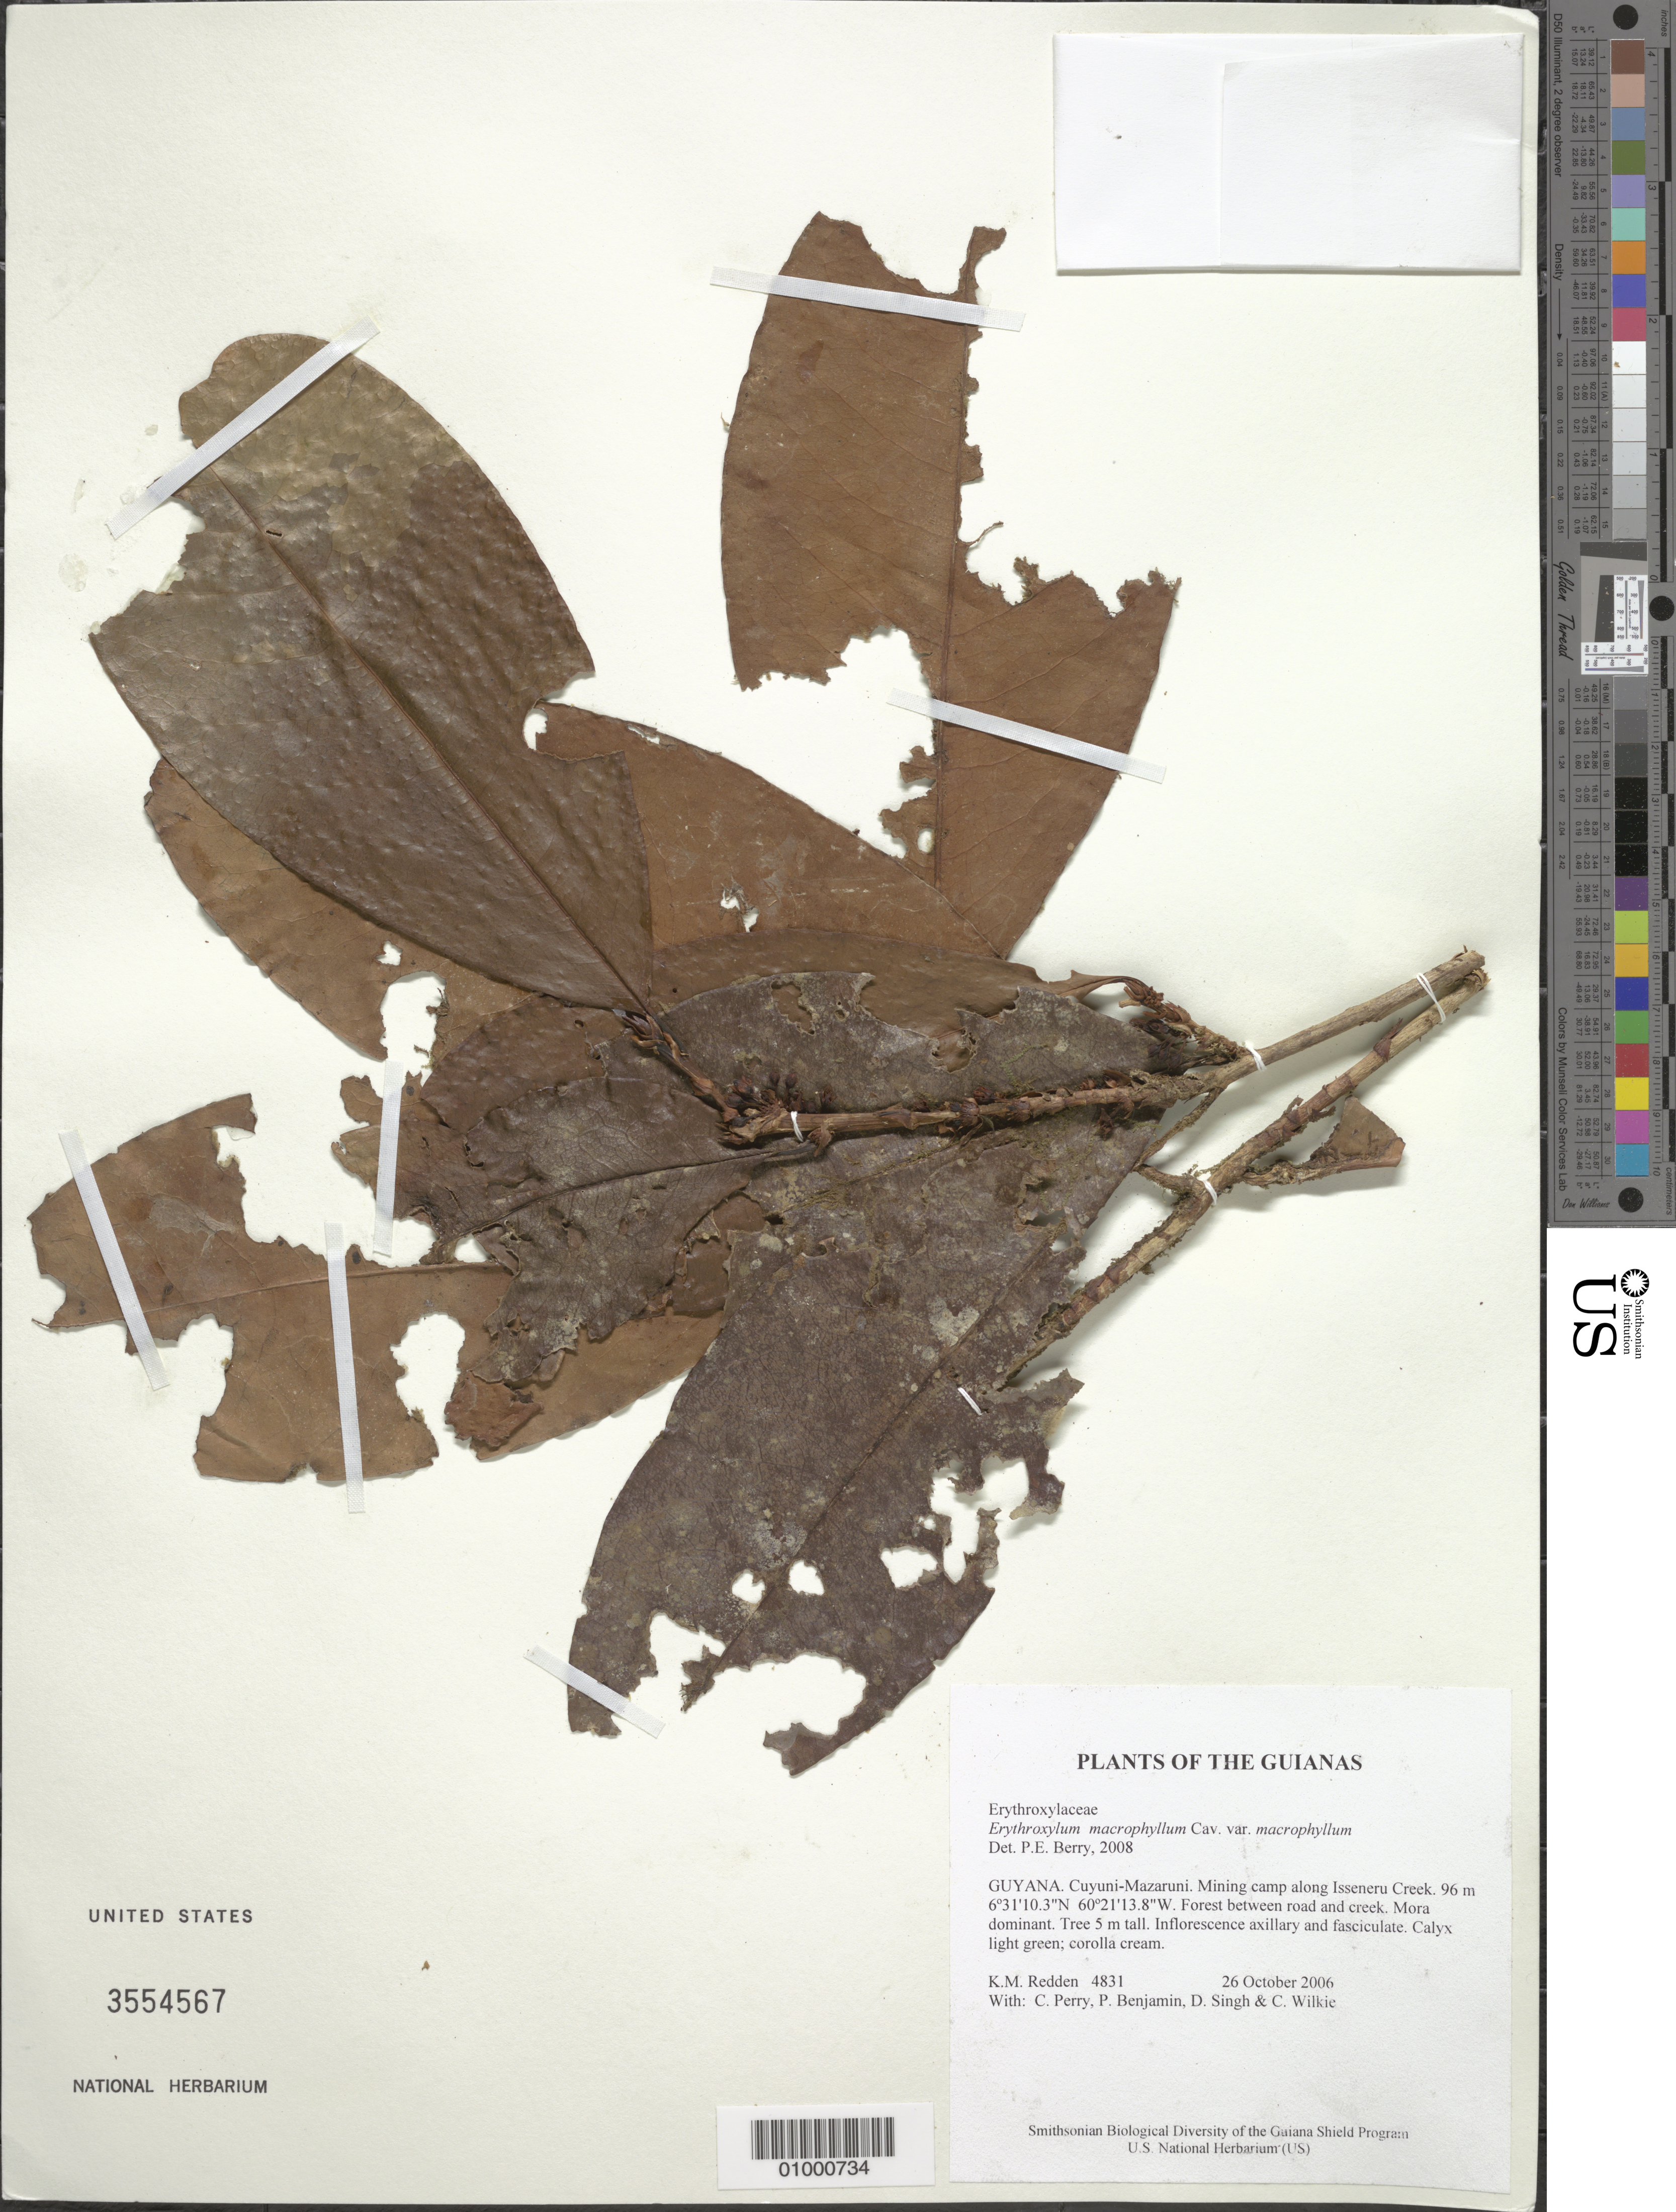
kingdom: Plantae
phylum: Tracheophyta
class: Magnoliopsida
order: Malpighiales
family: Erythroxylaceae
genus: Erythroxylum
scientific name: Erythroxylum macrophyllum var. macrophyllum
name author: Cav.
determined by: Berry, P. E., (WIS), University of Wisconsin - Madison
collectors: K. M. Redden, C. Perry, P. Benjamin, D. Singh & C. Wilkie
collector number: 4831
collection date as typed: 26 October 2006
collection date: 2006-10-26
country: Guyana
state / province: Cuyuni-Mazaruni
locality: Mining camp along Isseneru Creek.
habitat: Forest between road and creek. Mora dominant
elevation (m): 96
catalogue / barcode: US 3554567